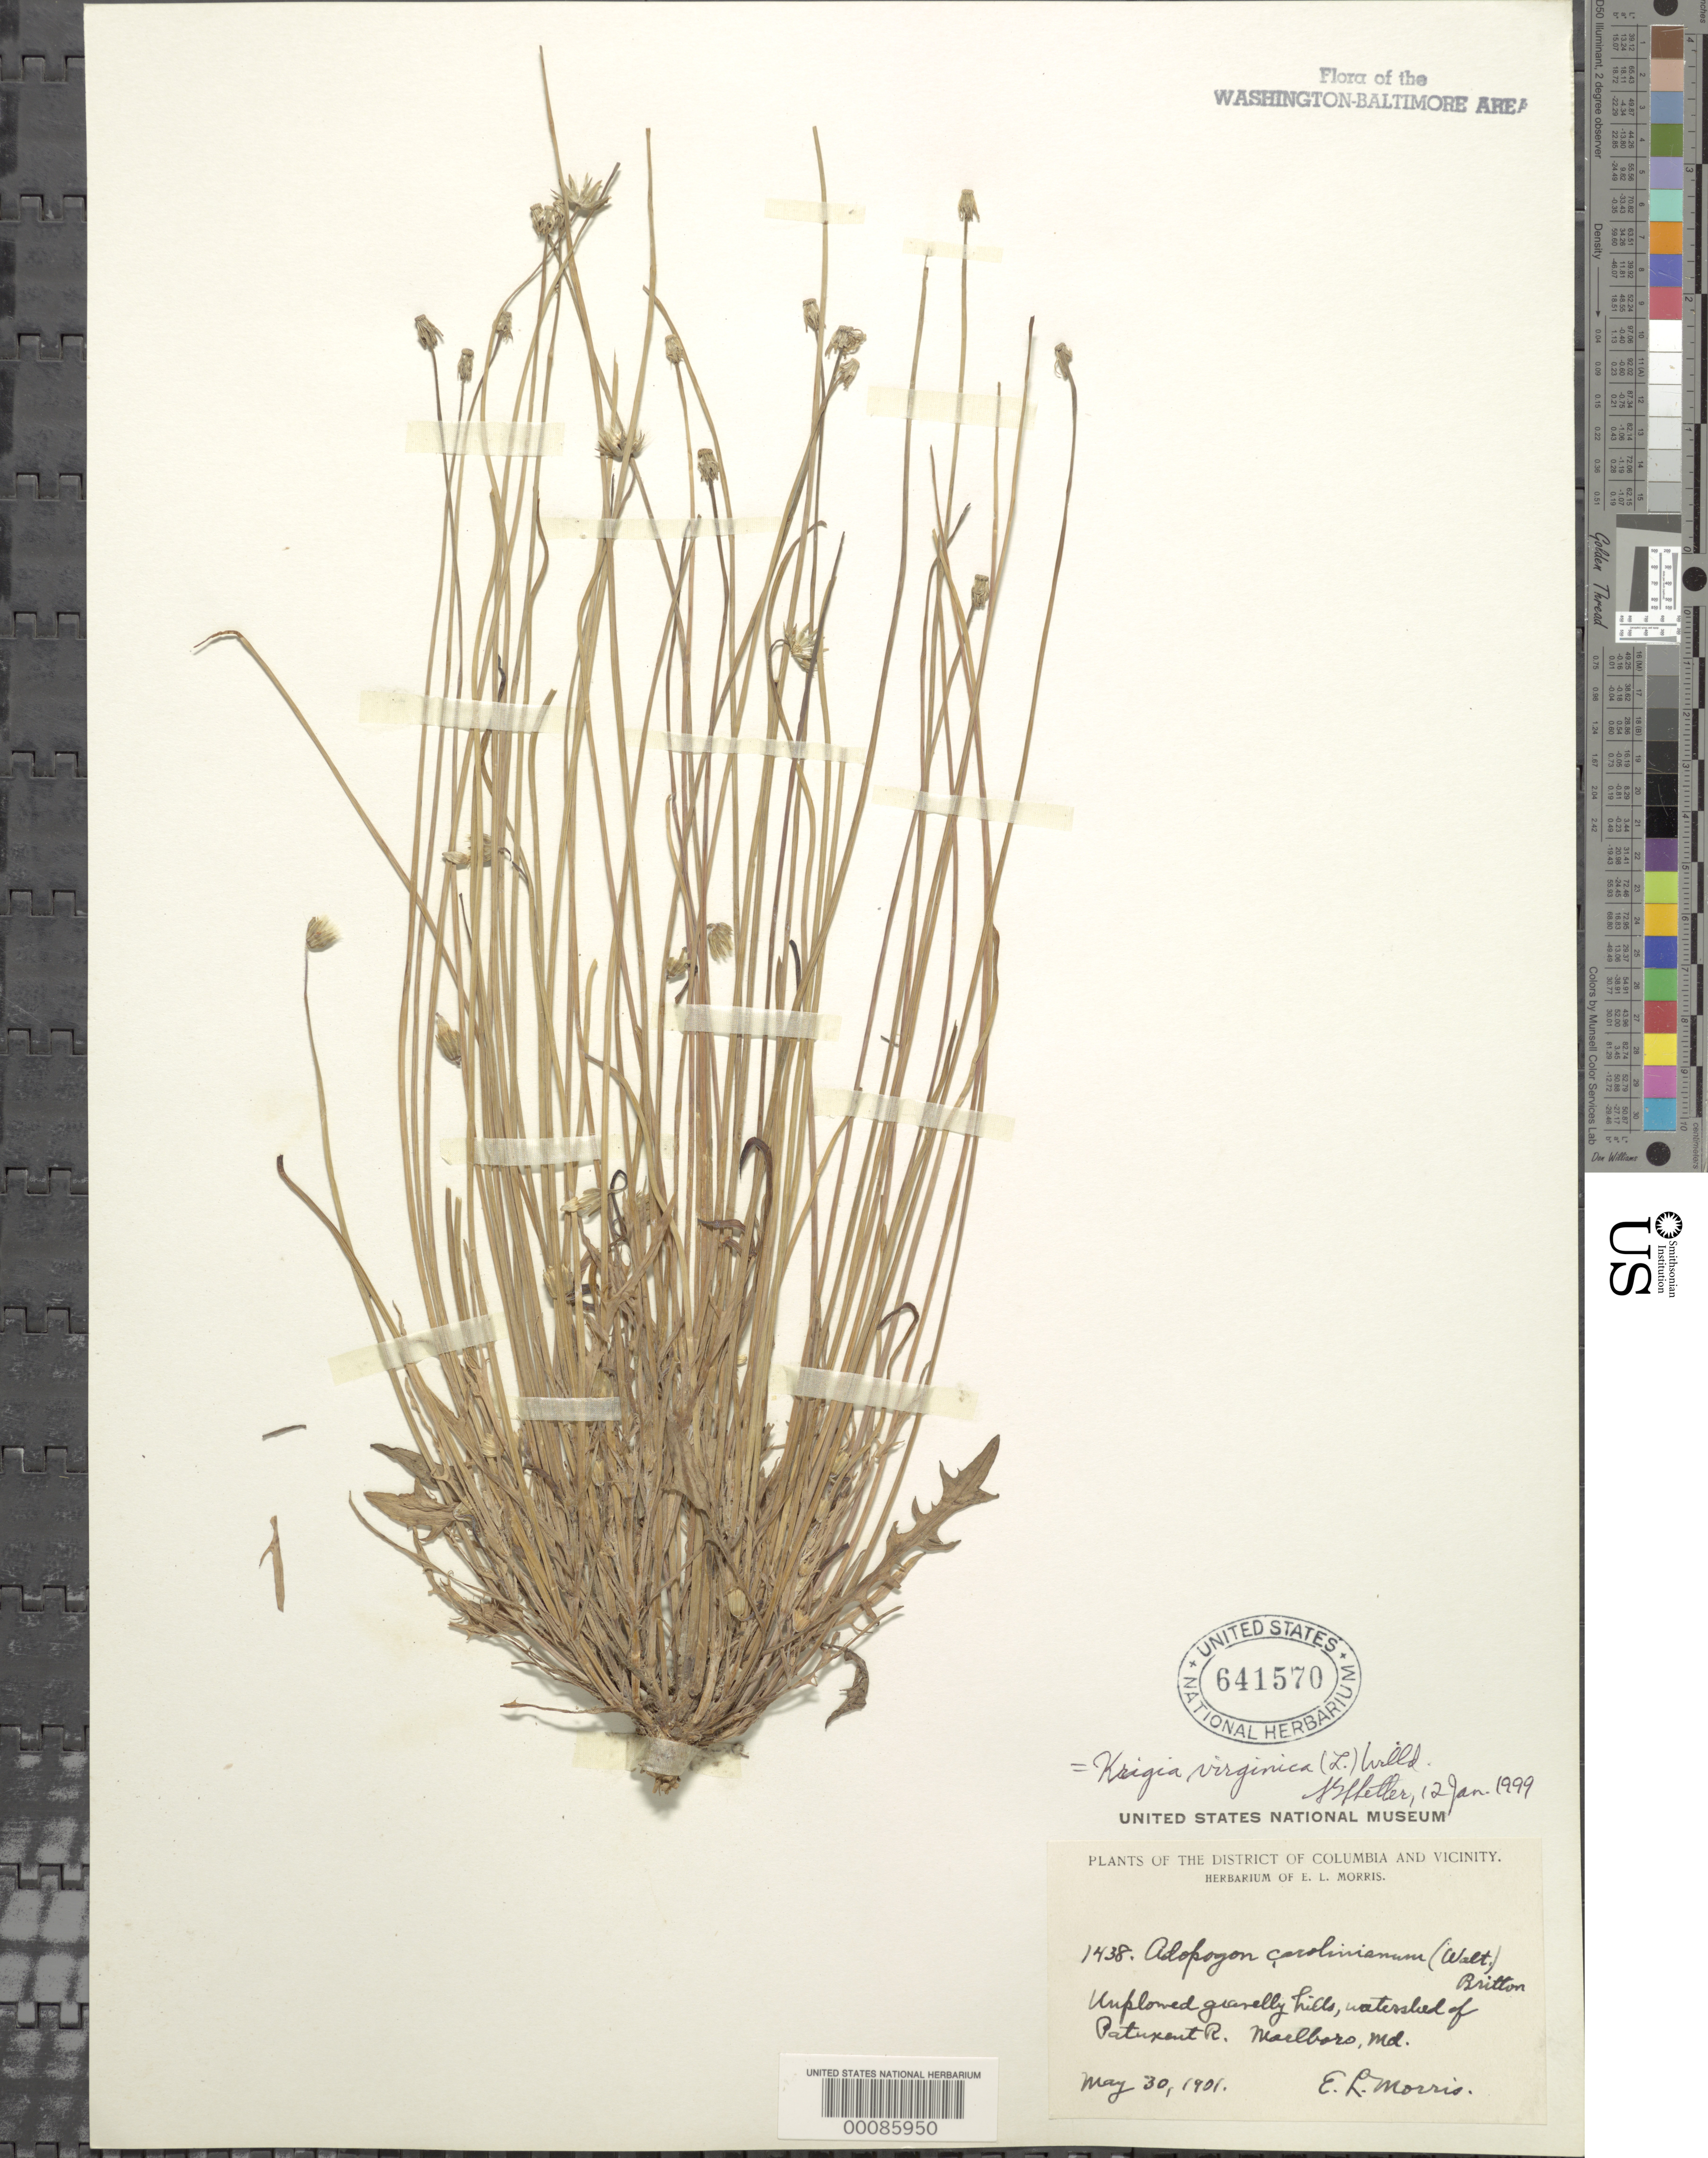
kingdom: Plantae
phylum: Tracheophyta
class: Magnoliopsida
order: Asterales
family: Asteraceae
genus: Adopogon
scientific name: Adopogon carolinianum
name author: Britton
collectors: E. L. Morris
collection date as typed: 30 May 1901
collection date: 1901-05-30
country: United States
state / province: Maryland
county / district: Prince George's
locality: Patuxent River Marlboro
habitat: Unplowed gravelly hills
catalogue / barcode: US 641570